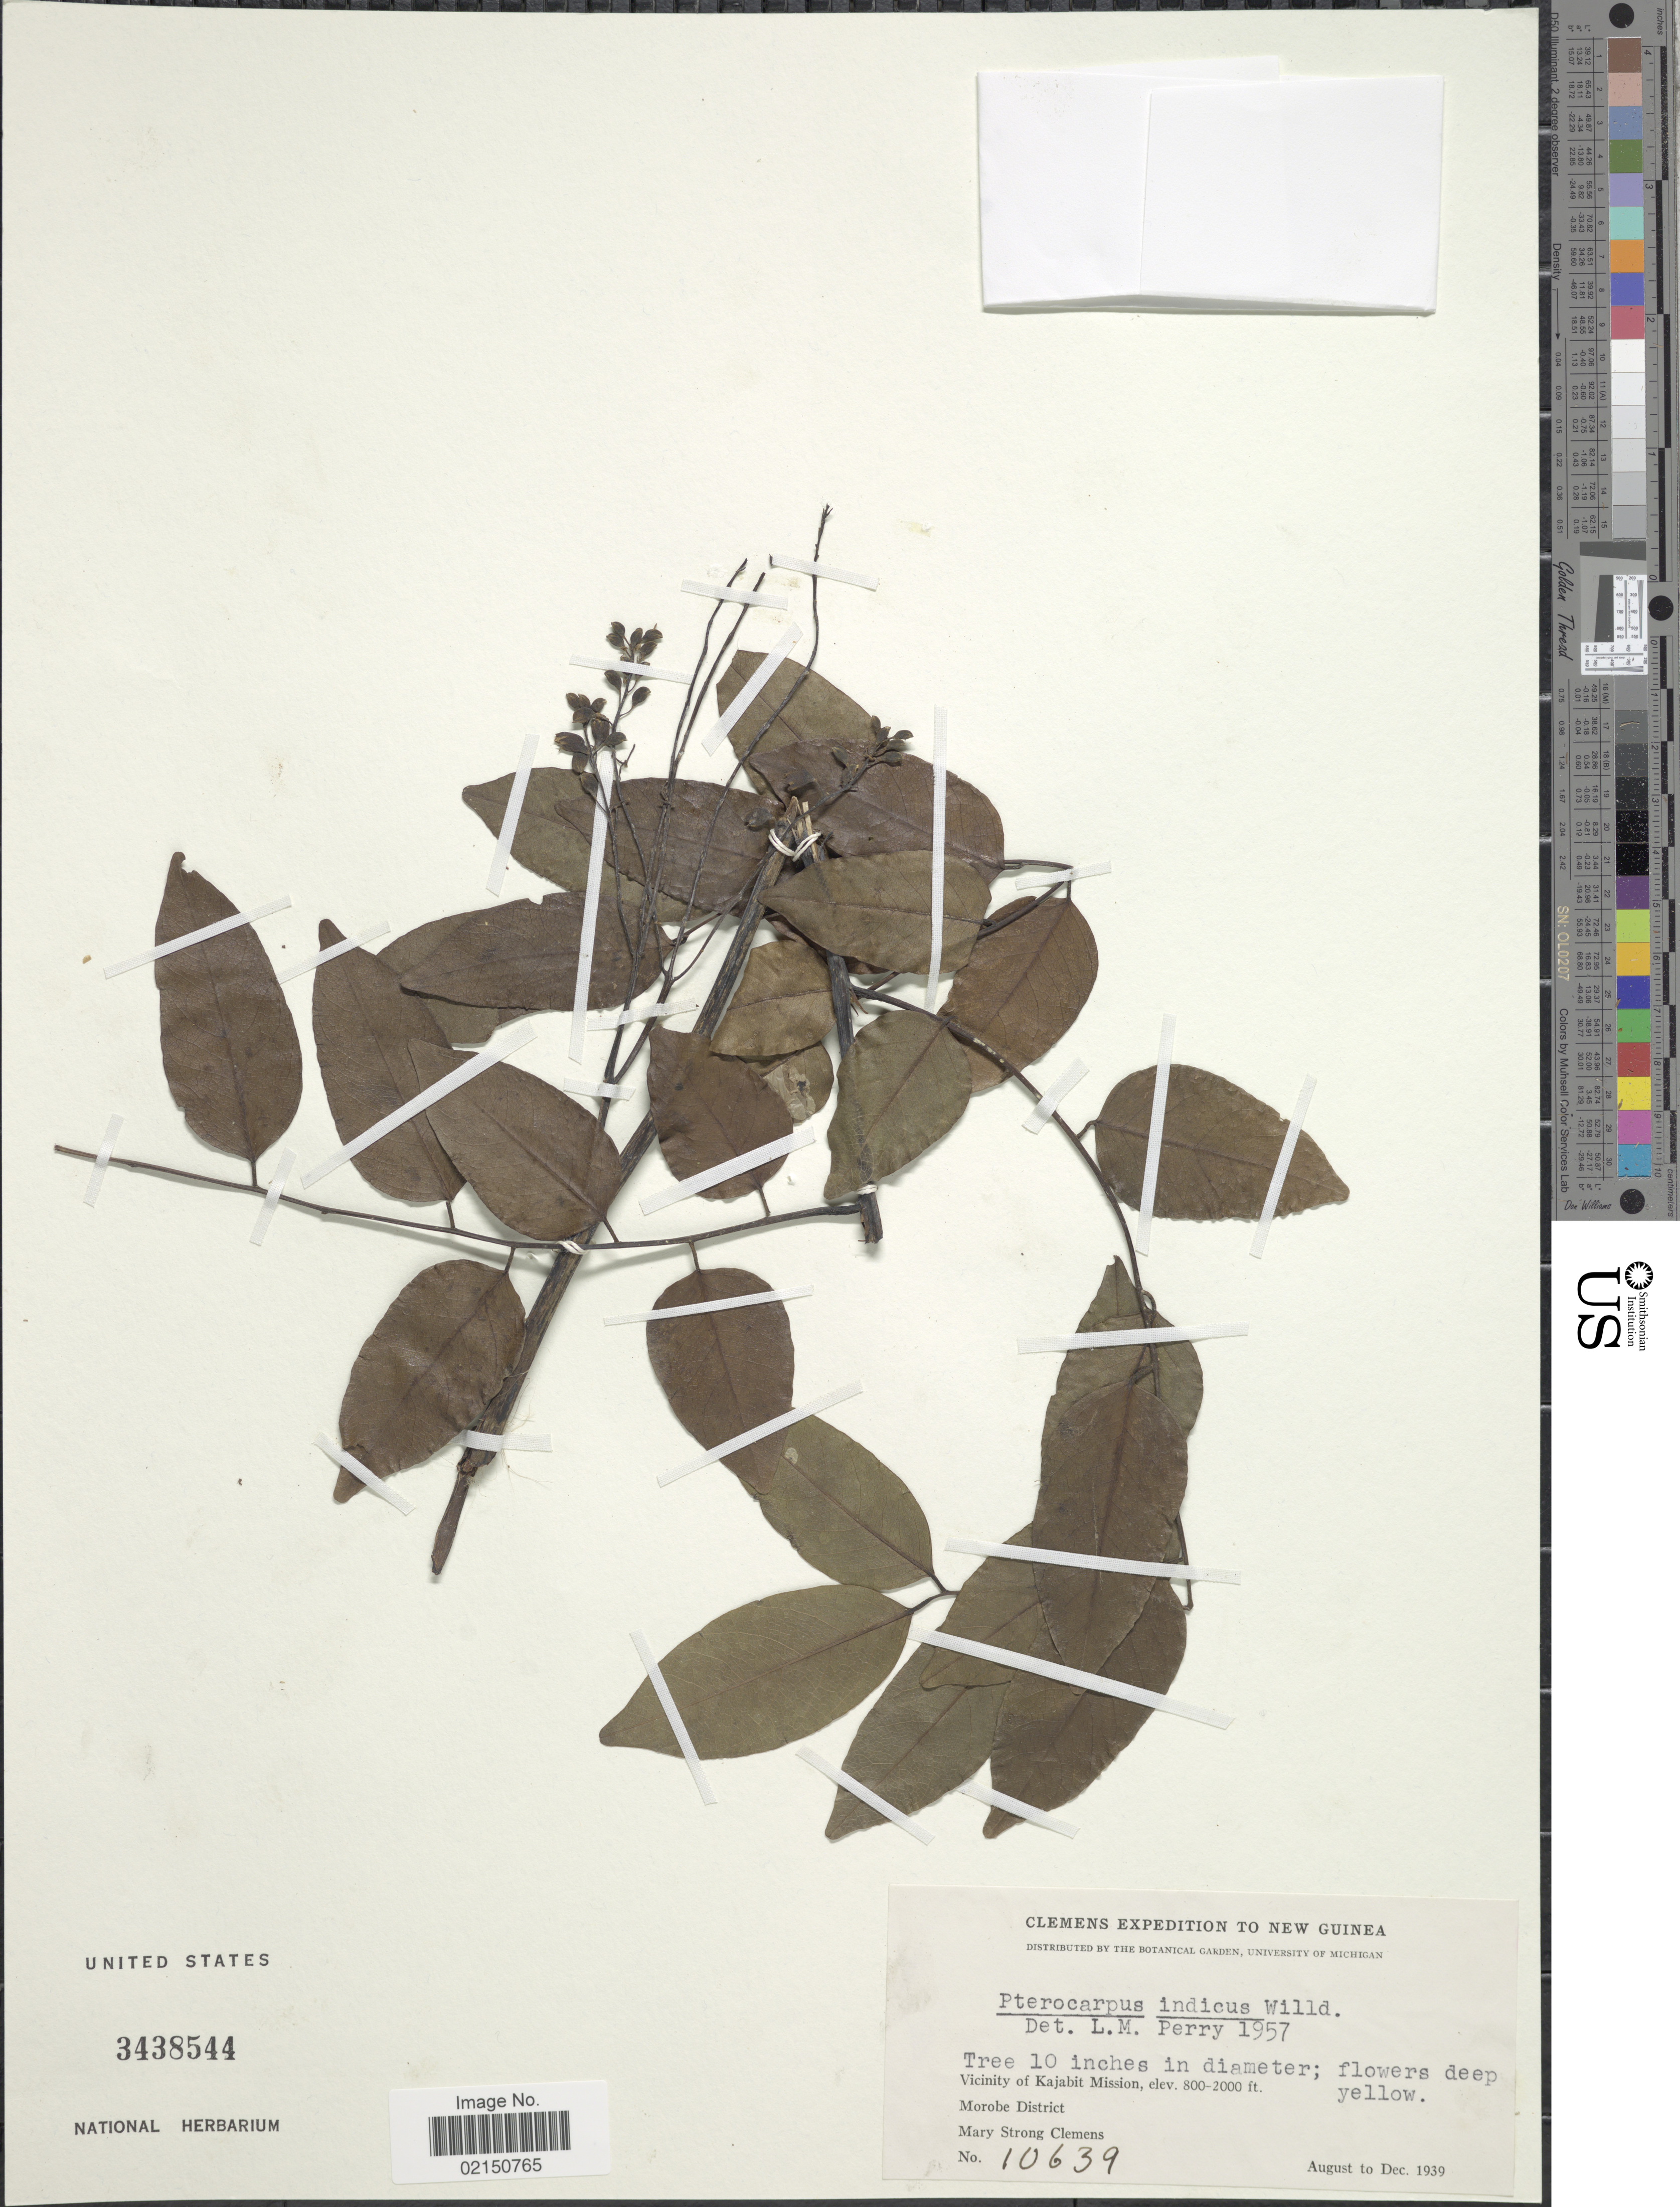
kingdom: Plantae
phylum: Tracheophyta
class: Magnoliopsida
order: Fabales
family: Fabaceae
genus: Pterocarpus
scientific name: Pterocarpus indicus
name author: Willd.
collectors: M. S. Clemens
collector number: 10639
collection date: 1939-08/1939-12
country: Papua New Guinea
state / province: Morobe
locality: New Guinea. Vicinity of Kajabit Mission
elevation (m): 244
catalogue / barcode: US 3438544